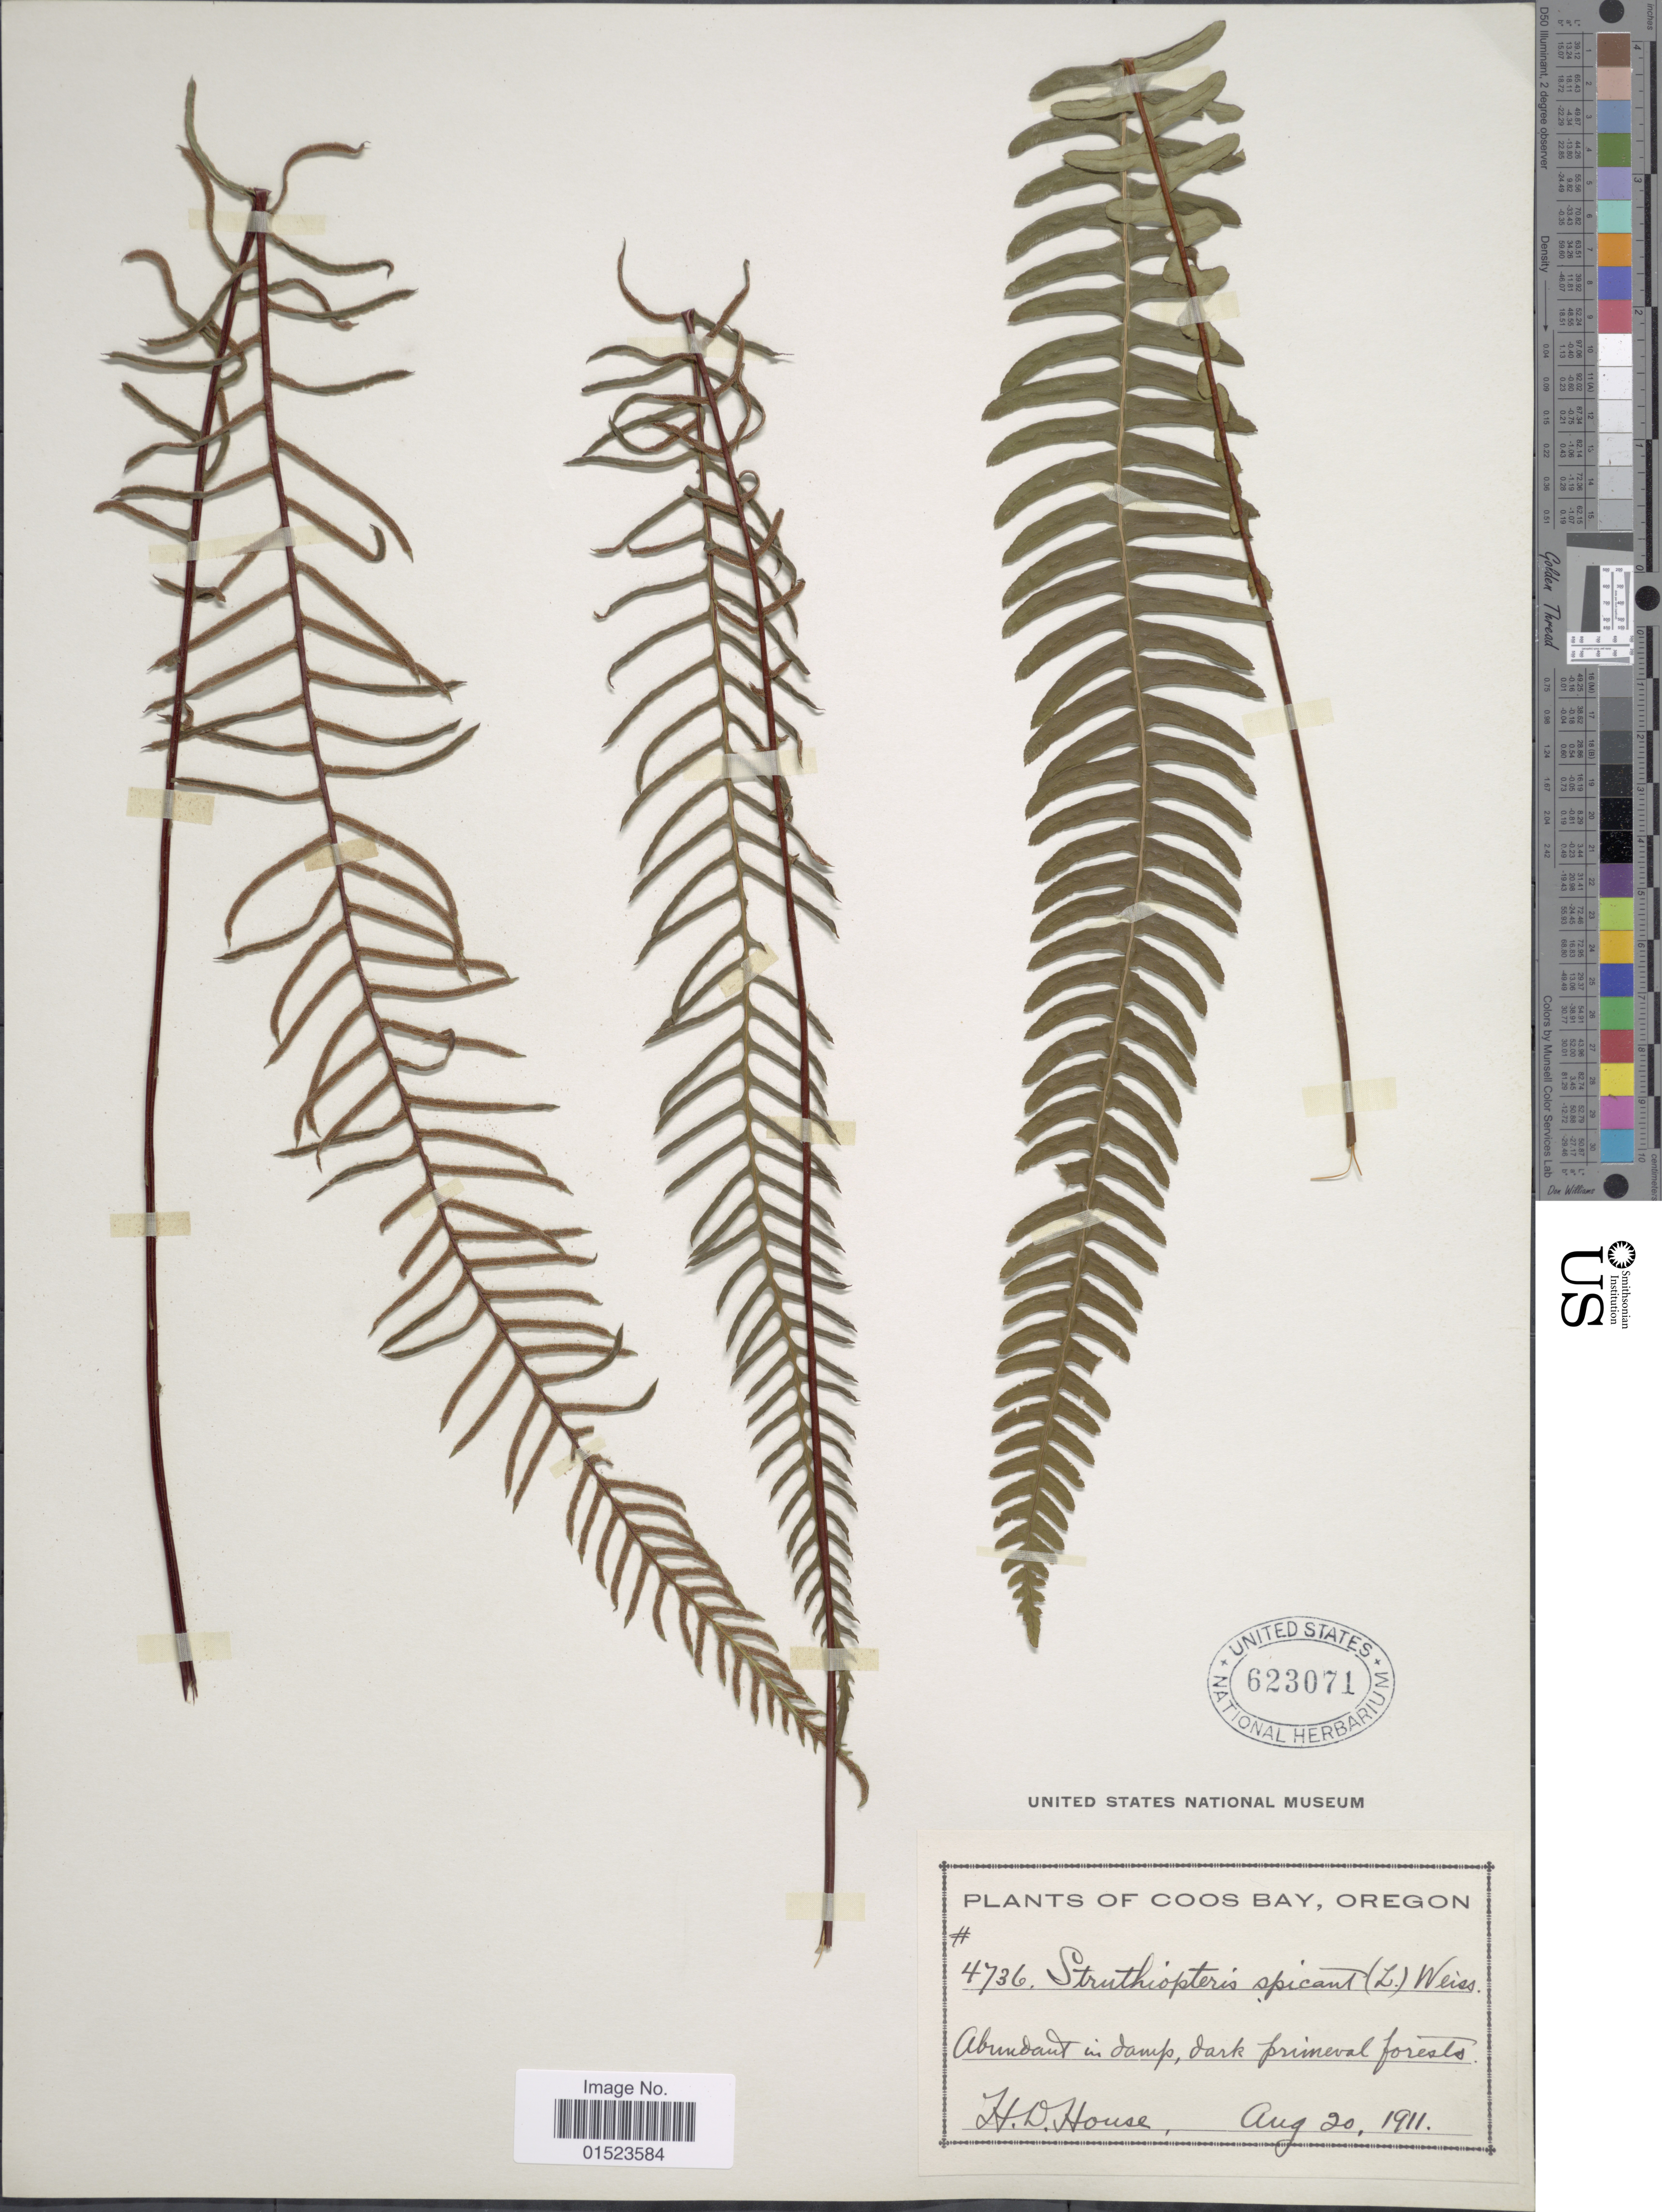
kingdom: Plantae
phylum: Tracheophyta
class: Polypodiopsida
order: Polypodiales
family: Blechnaceae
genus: Blechnum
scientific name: Blechnum spicant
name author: (L.) Sm.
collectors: H. D. House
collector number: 4736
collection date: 1911-08-20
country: United States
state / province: Oregon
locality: Coos Bay, abundant in damp, dark primeval forests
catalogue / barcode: US 623071